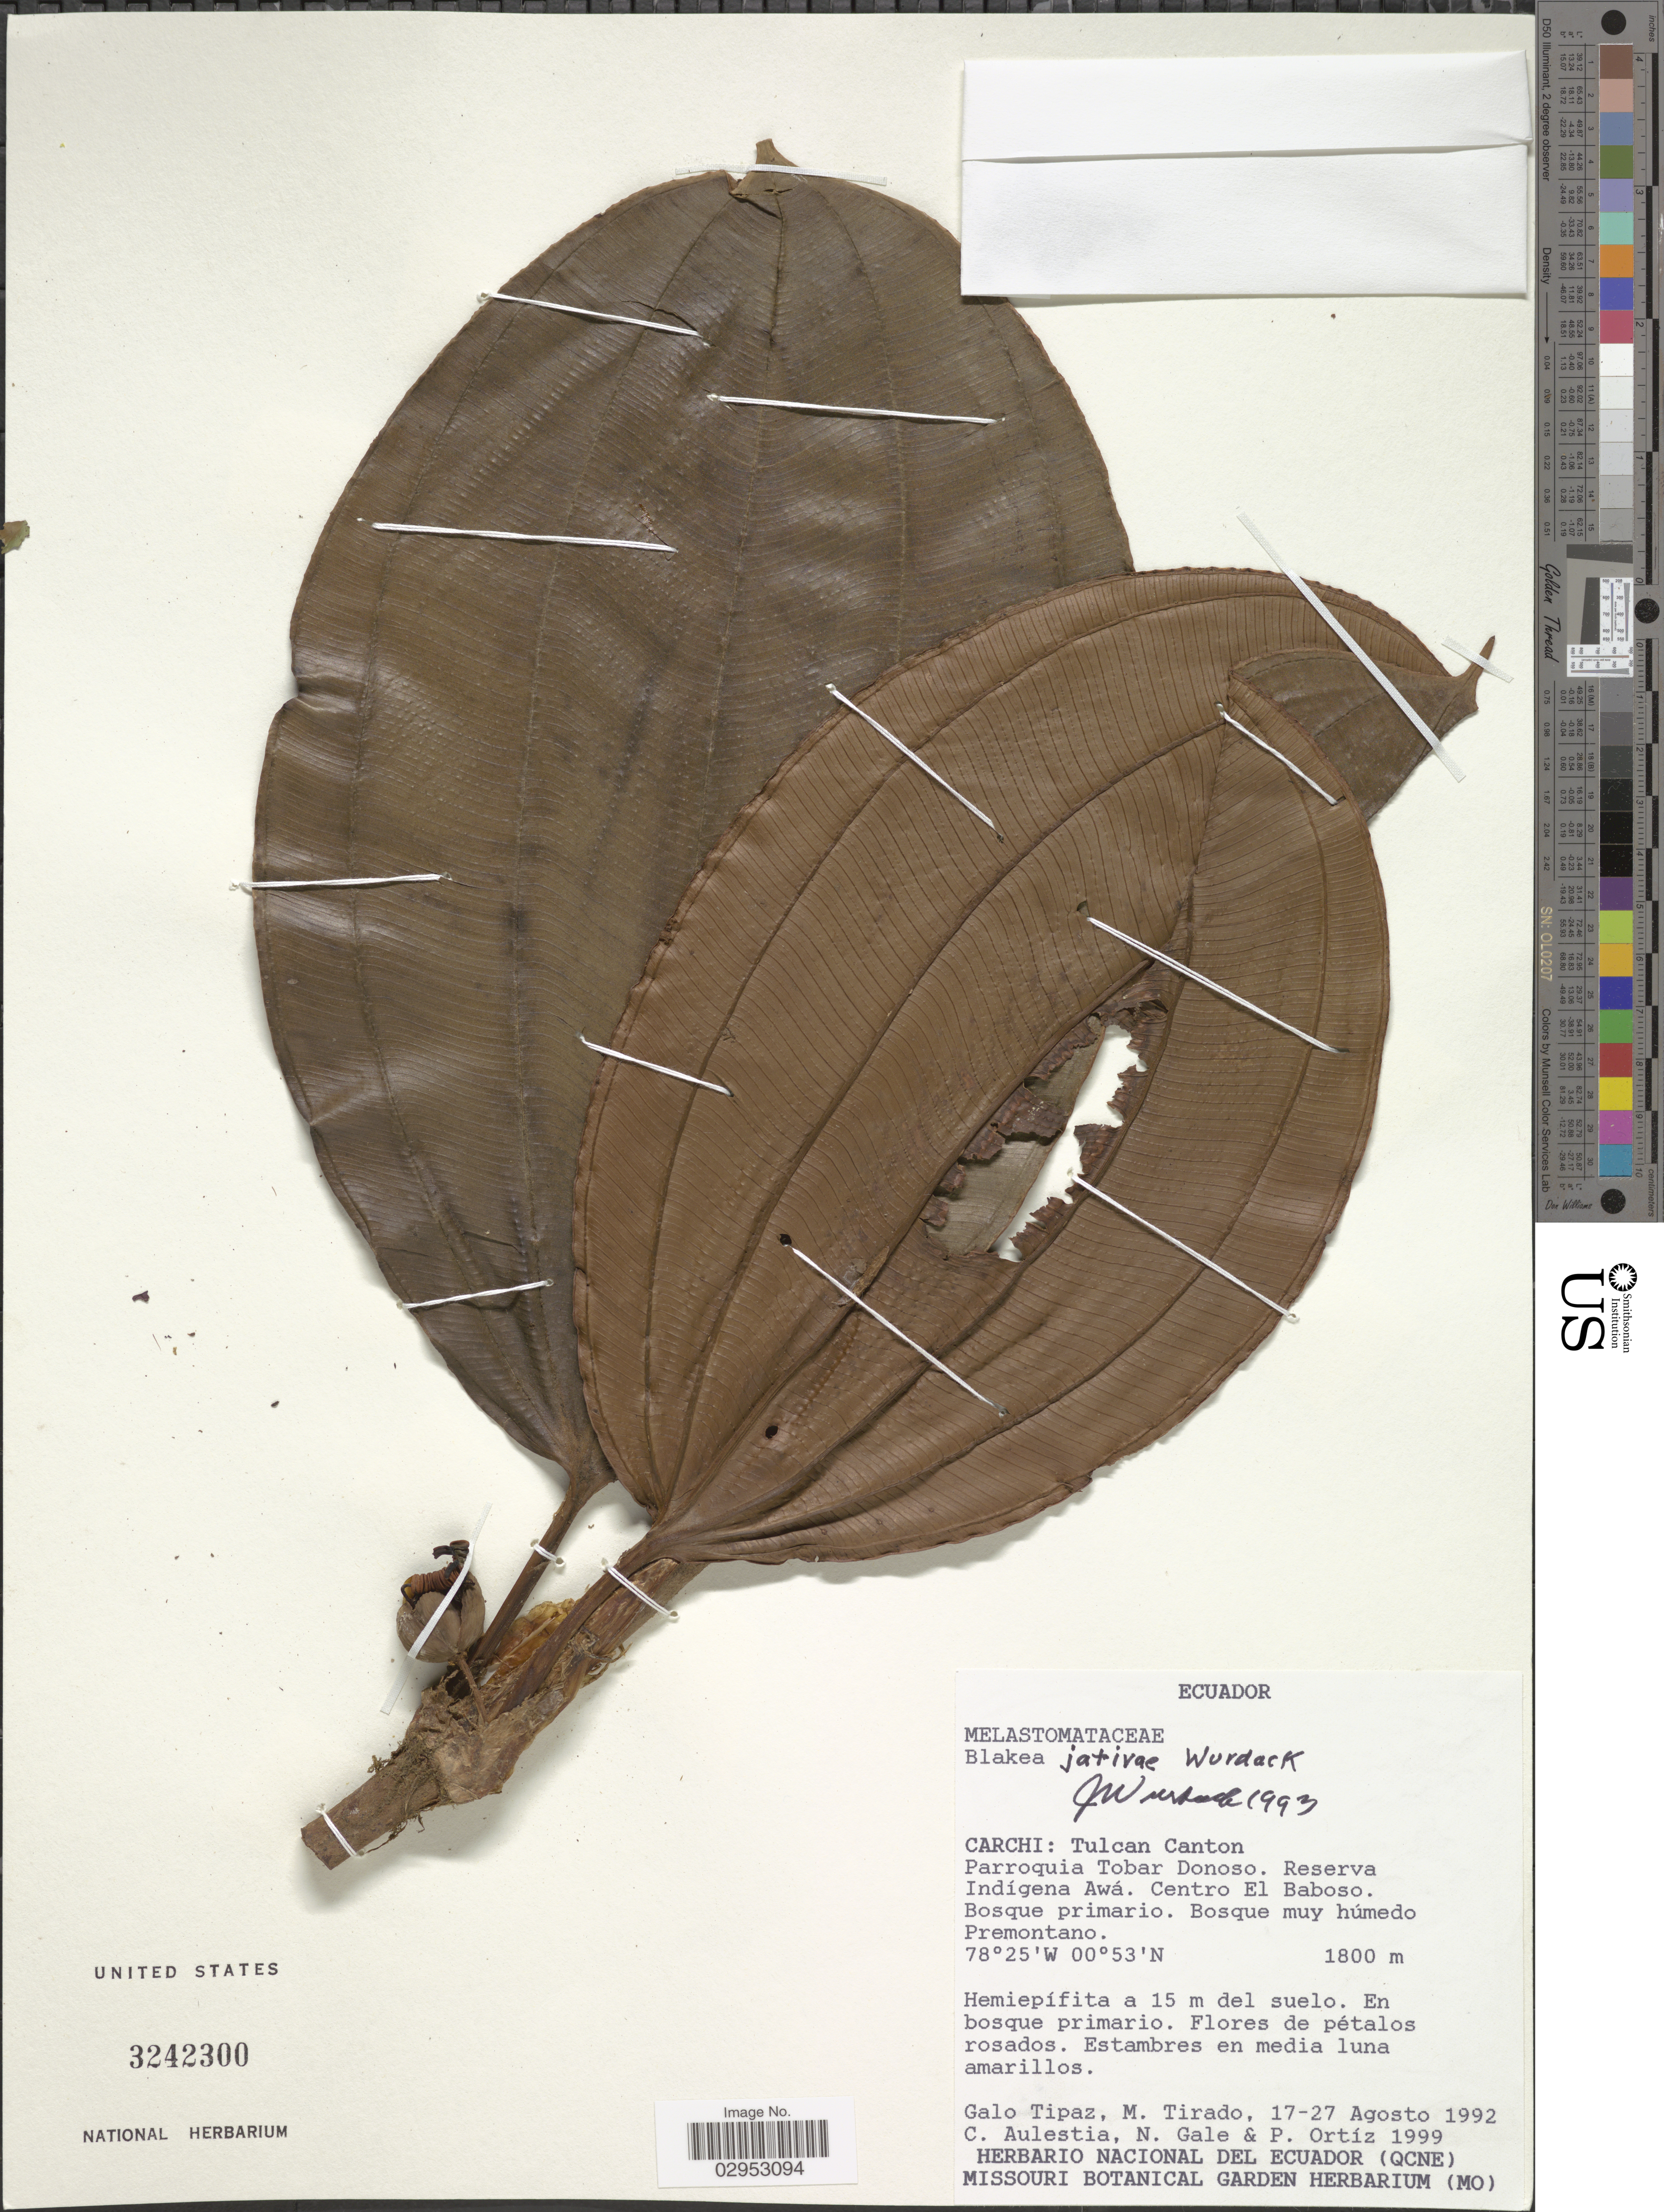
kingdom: Plantae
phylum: Tracheophyta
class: Magnoliopsida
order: Myrtales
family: Melastomataceae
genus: Blakea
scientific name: Blakea jativae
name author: Wurdack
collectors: G. Tipaz, M. Tirado, C. Aulestia, N. Gale & P. Ortíz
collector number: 1999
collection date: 1992-08-17/1992-08-27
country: Ecuador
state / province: Carchi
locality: Tulcan Canton. Parroquia Tobar Donoso. Reserva Indígena Awá. Centro El Baboso.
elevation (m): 1800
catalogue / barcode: US 3242300